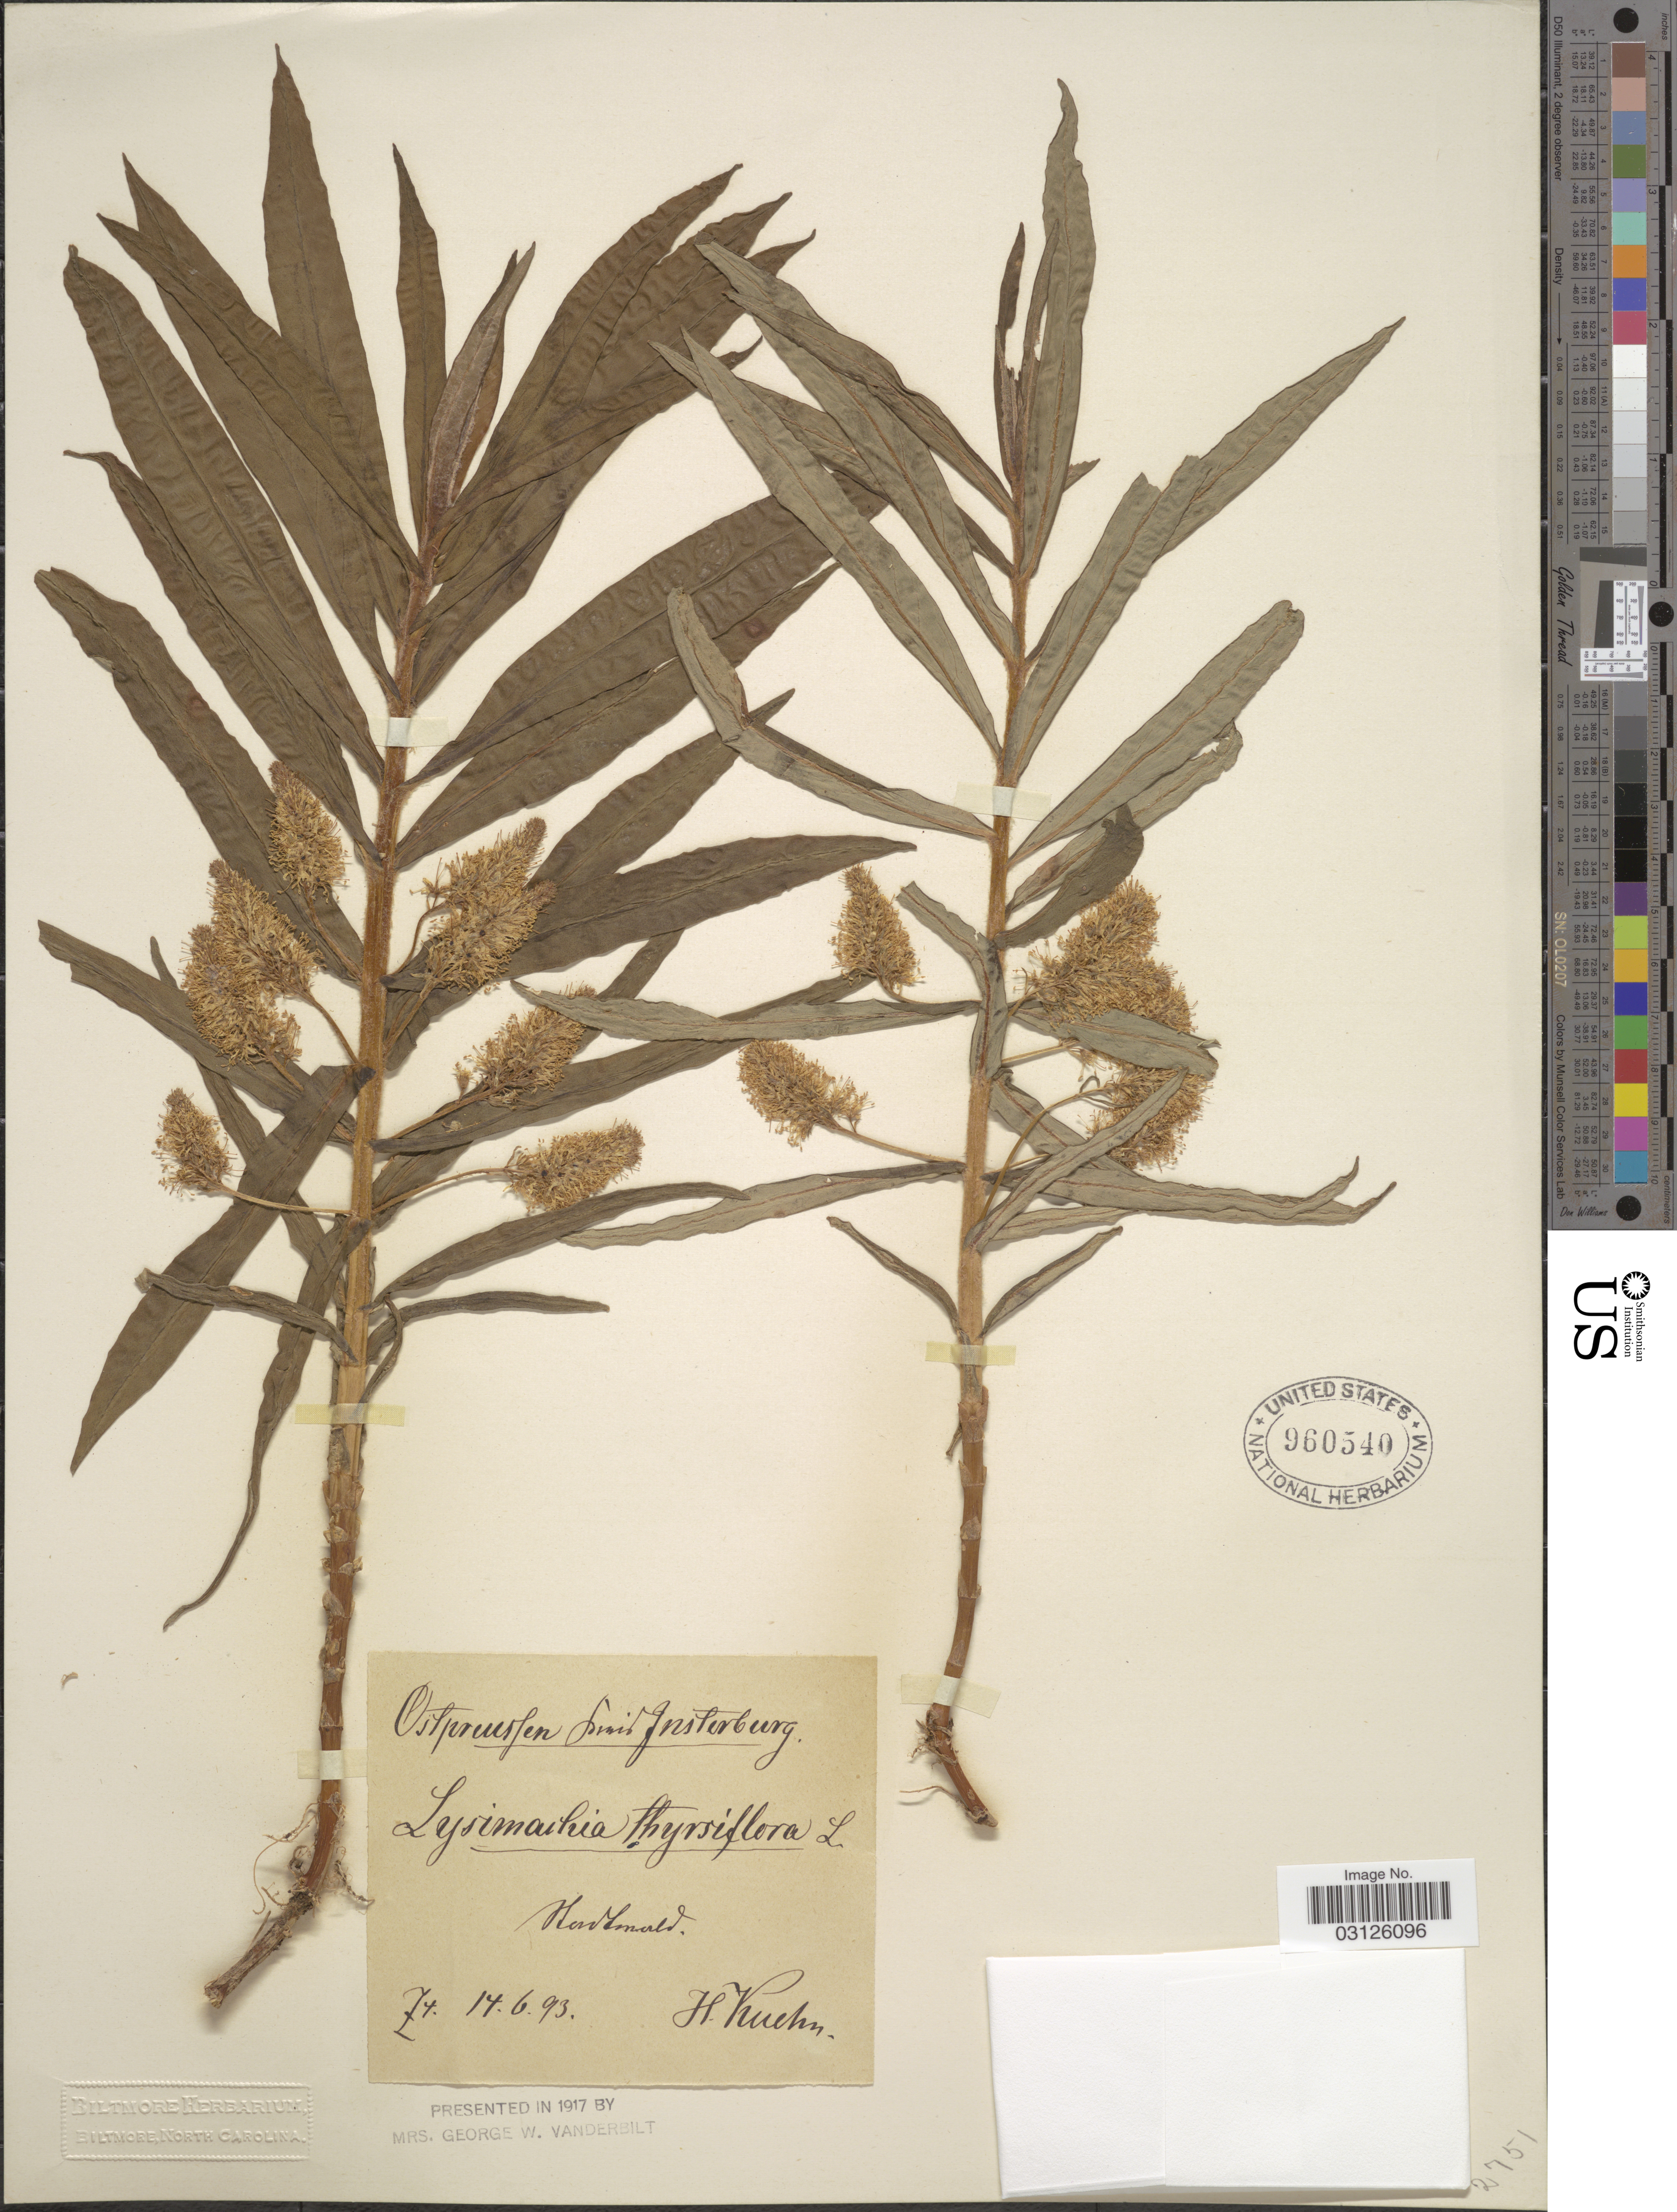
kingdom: Plantae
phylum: Tracheophyta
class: Magnoliopsida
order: Ericales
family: Primulaceae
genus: Lysimachia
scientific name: Lysimachia thyrsiflora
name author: L.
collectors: H. Kuehn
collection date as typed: Transcribed d/m/y: 14/6/93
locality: Hond Gwald. [interpreted]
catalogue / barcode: US 960540